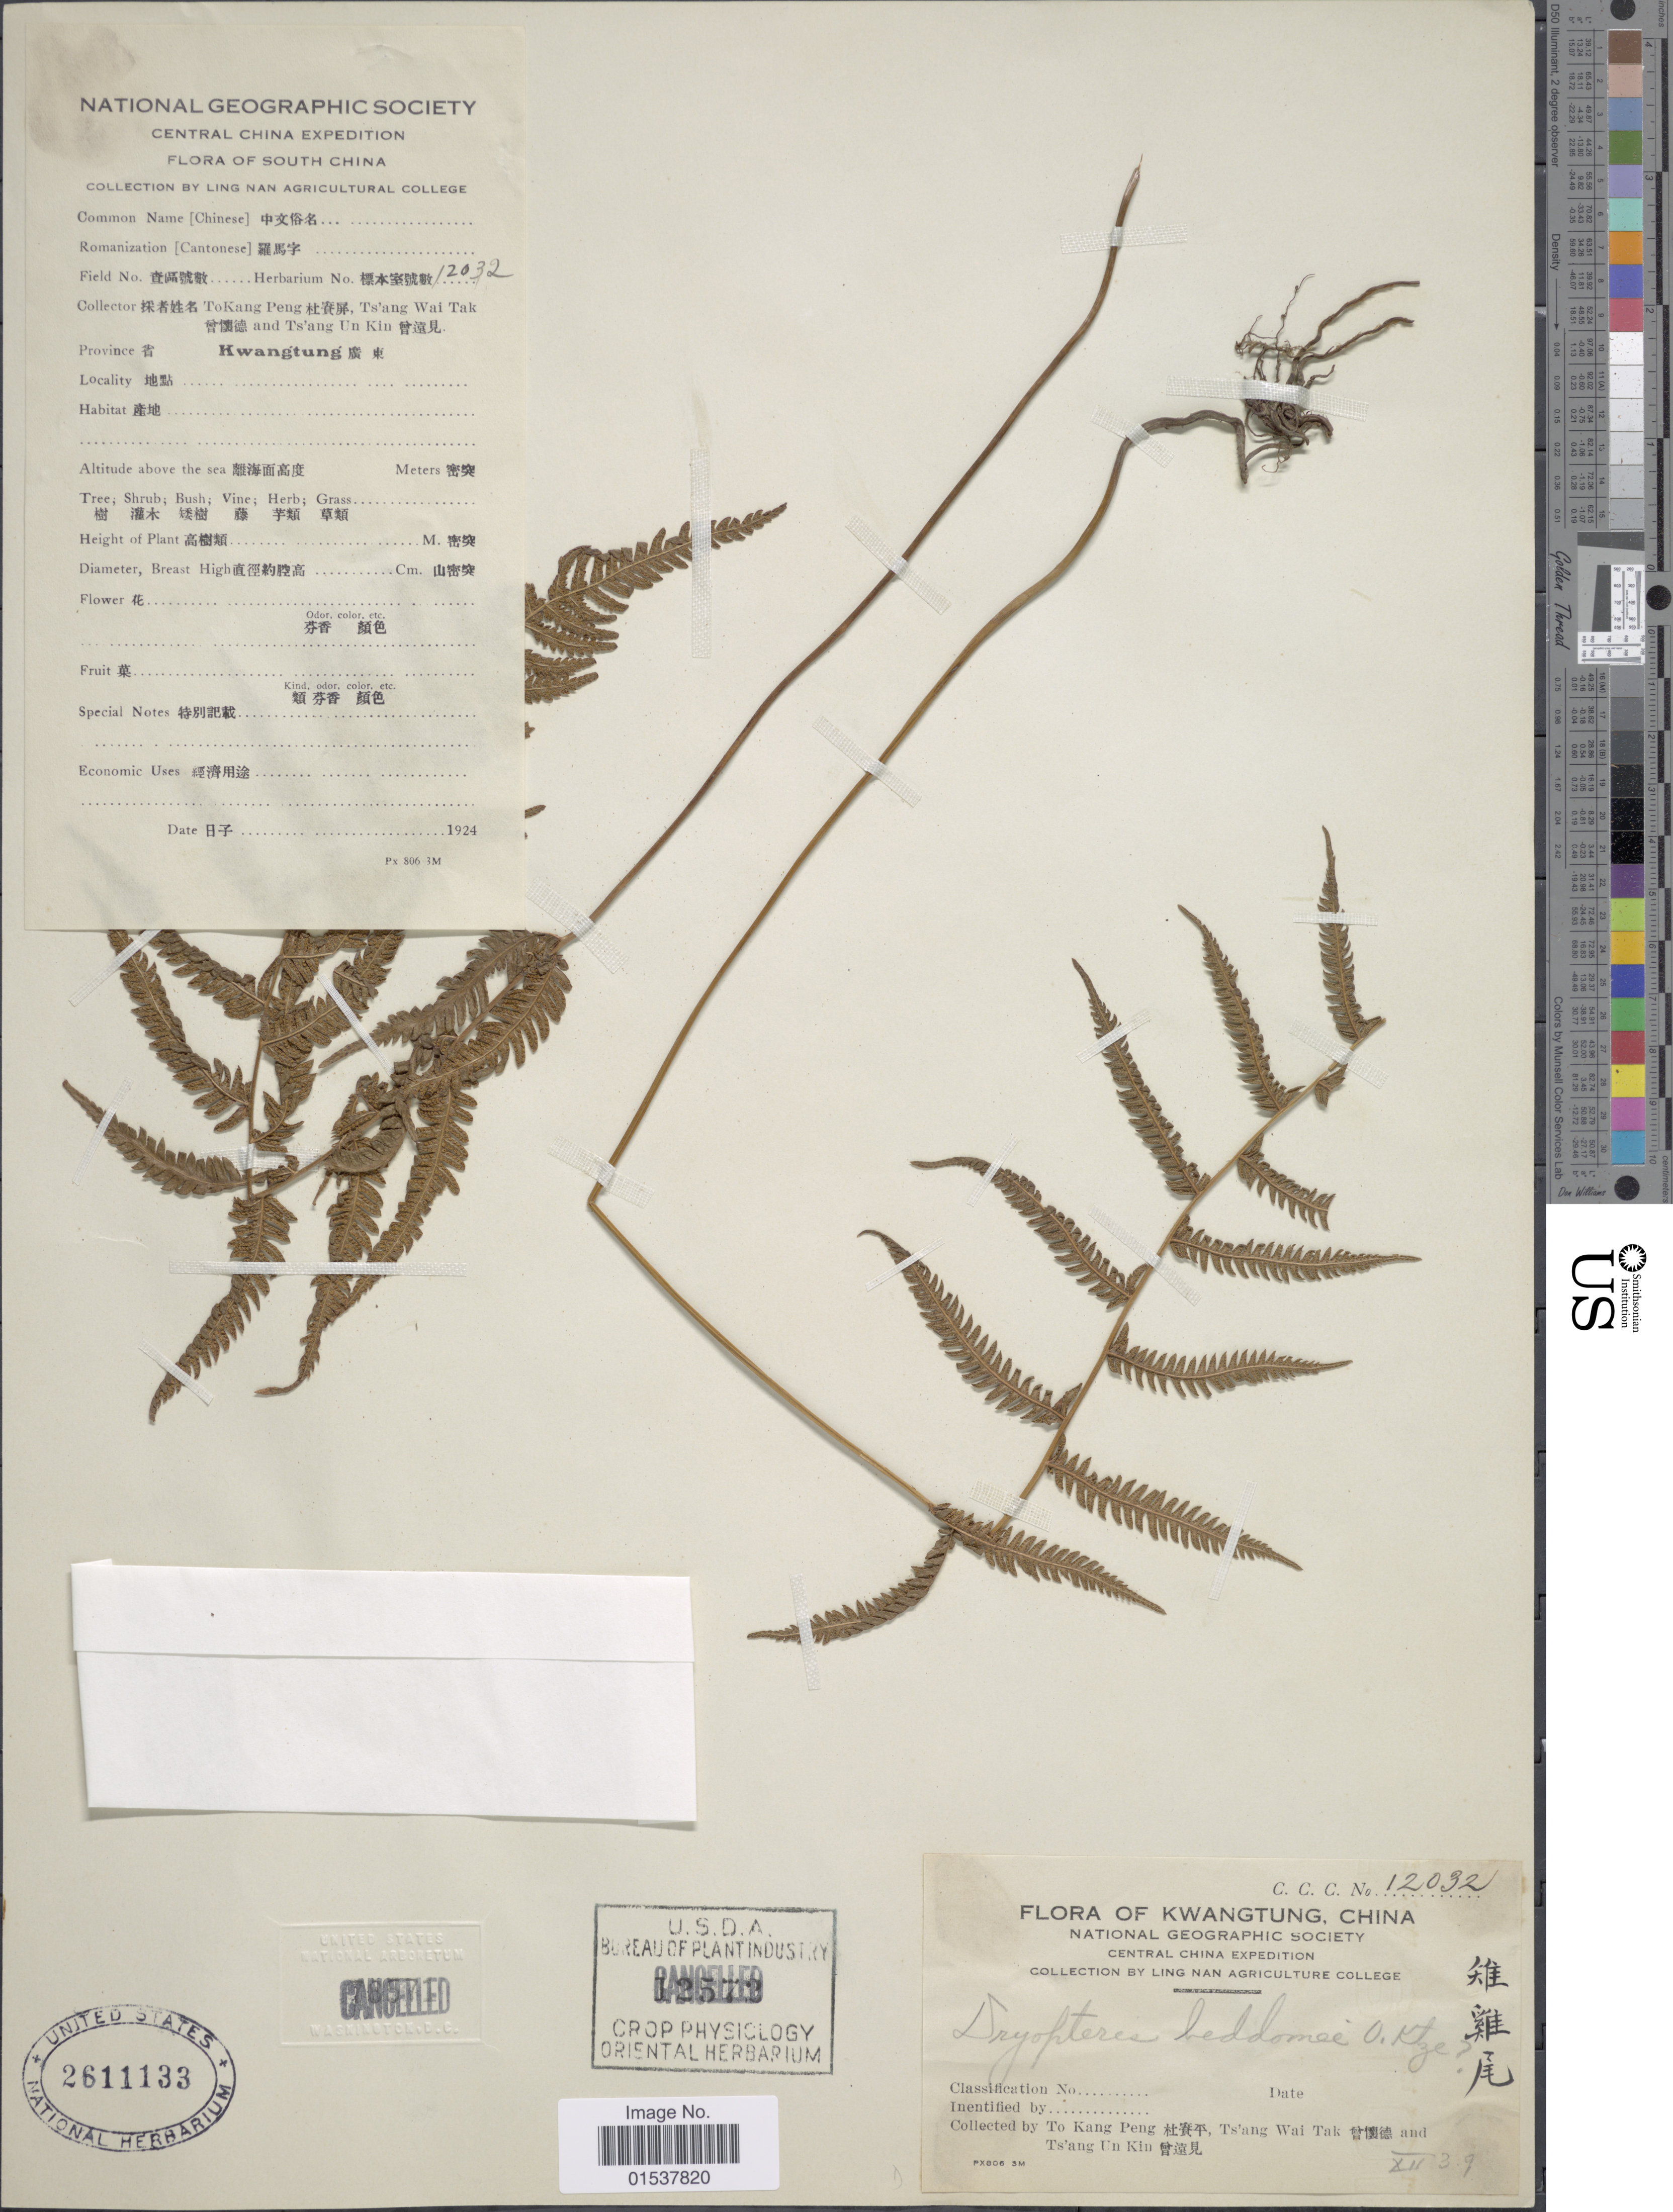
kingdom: Plantae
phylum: Tracheophyta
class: Polypodiopsida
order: Polypodiales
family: Thelypteridaceae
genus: Parathelypteris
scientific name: Parathelypteris beddomei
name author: (Baker) Ching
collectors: T. K. Peng, W. T. Tsang & U. K. Tsang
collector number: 12032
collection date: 1924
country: China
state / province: Guangdong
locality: South China, Province Kwangtung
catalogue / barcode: US 2611133